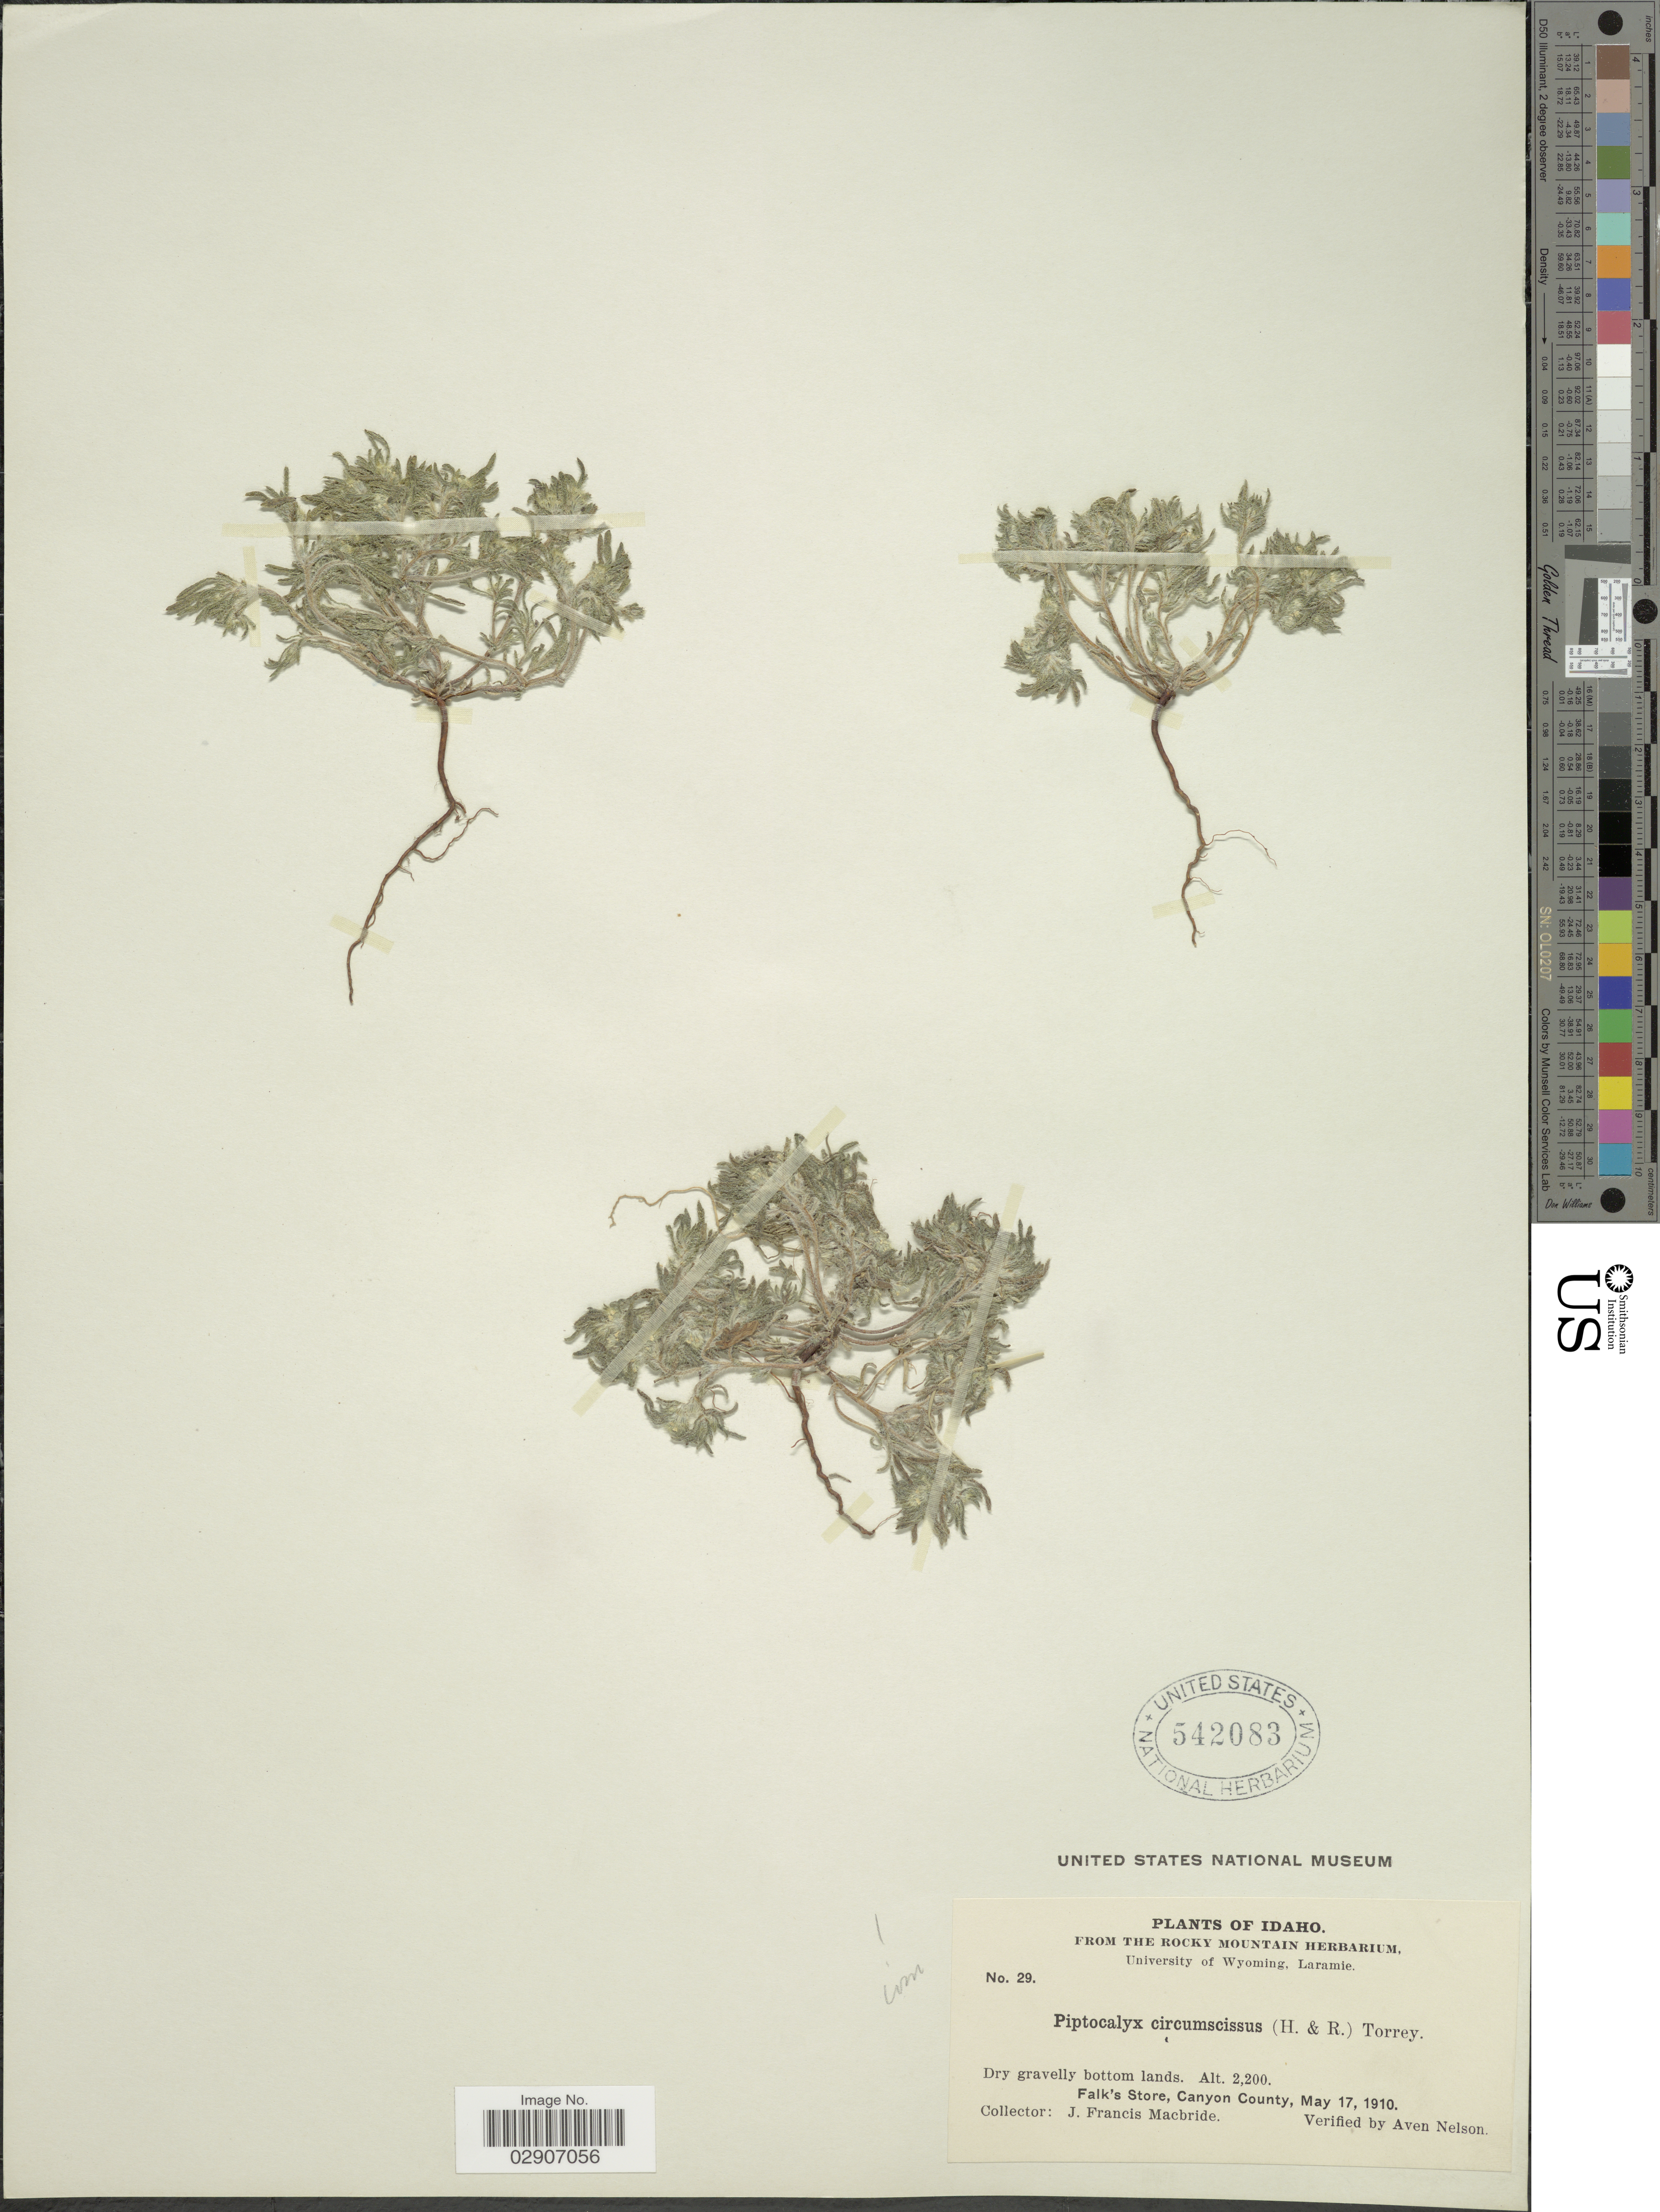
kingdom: Plantae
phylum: Tracheophyta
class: Magnoliopsida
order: Boraginales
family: Boraginaceae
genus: Cryptantha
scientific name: Cryptantha circumscissa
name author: (Hook. & Arn.) I.M. Johnst.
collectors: J. F. Macbride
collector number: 29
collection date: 1910-05-17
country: United States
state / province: Idaho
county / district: Canyon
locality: Falk's Store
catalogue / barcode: US 542083